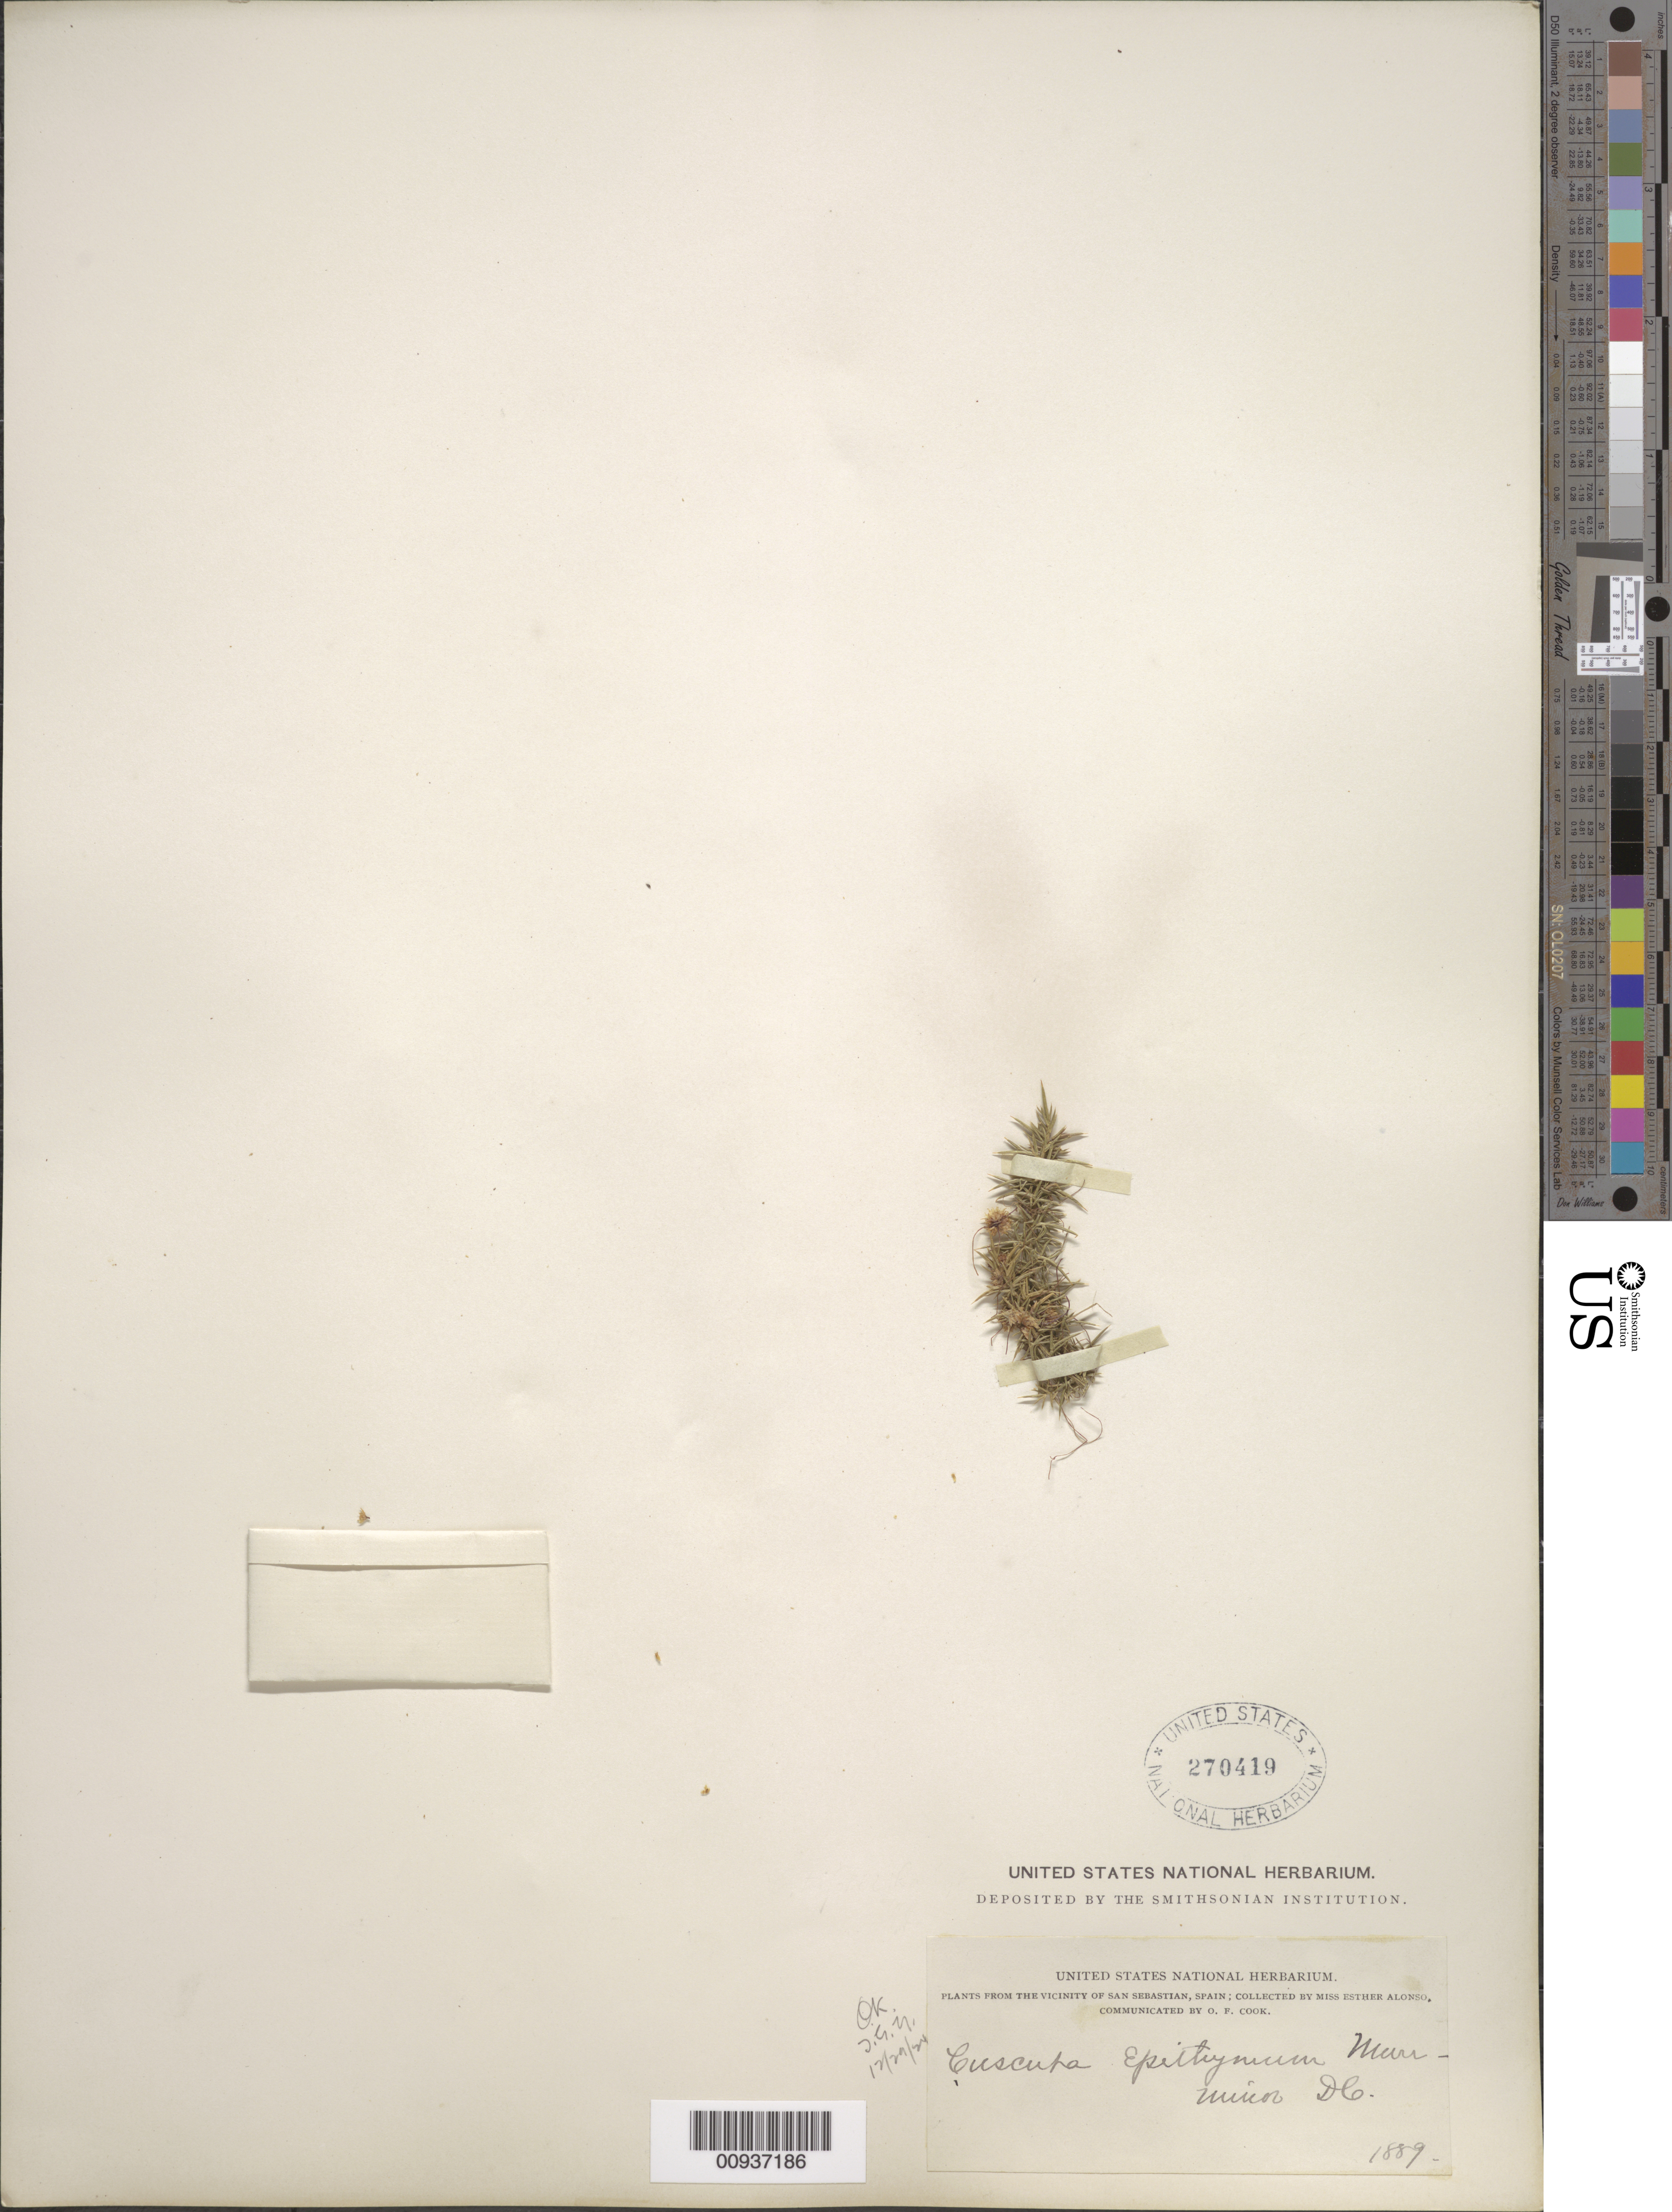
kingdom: Plantae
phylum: Tracheophyta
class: Magnoliopsida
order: Solanales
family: Convolvulaceae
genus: Cuscuta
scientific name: Cuscuta epithymum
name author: Murray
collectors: E. Alonso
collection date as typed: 1889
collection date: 1889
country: Spain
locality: vicinity of San Sebastian.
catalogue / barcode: US 270419